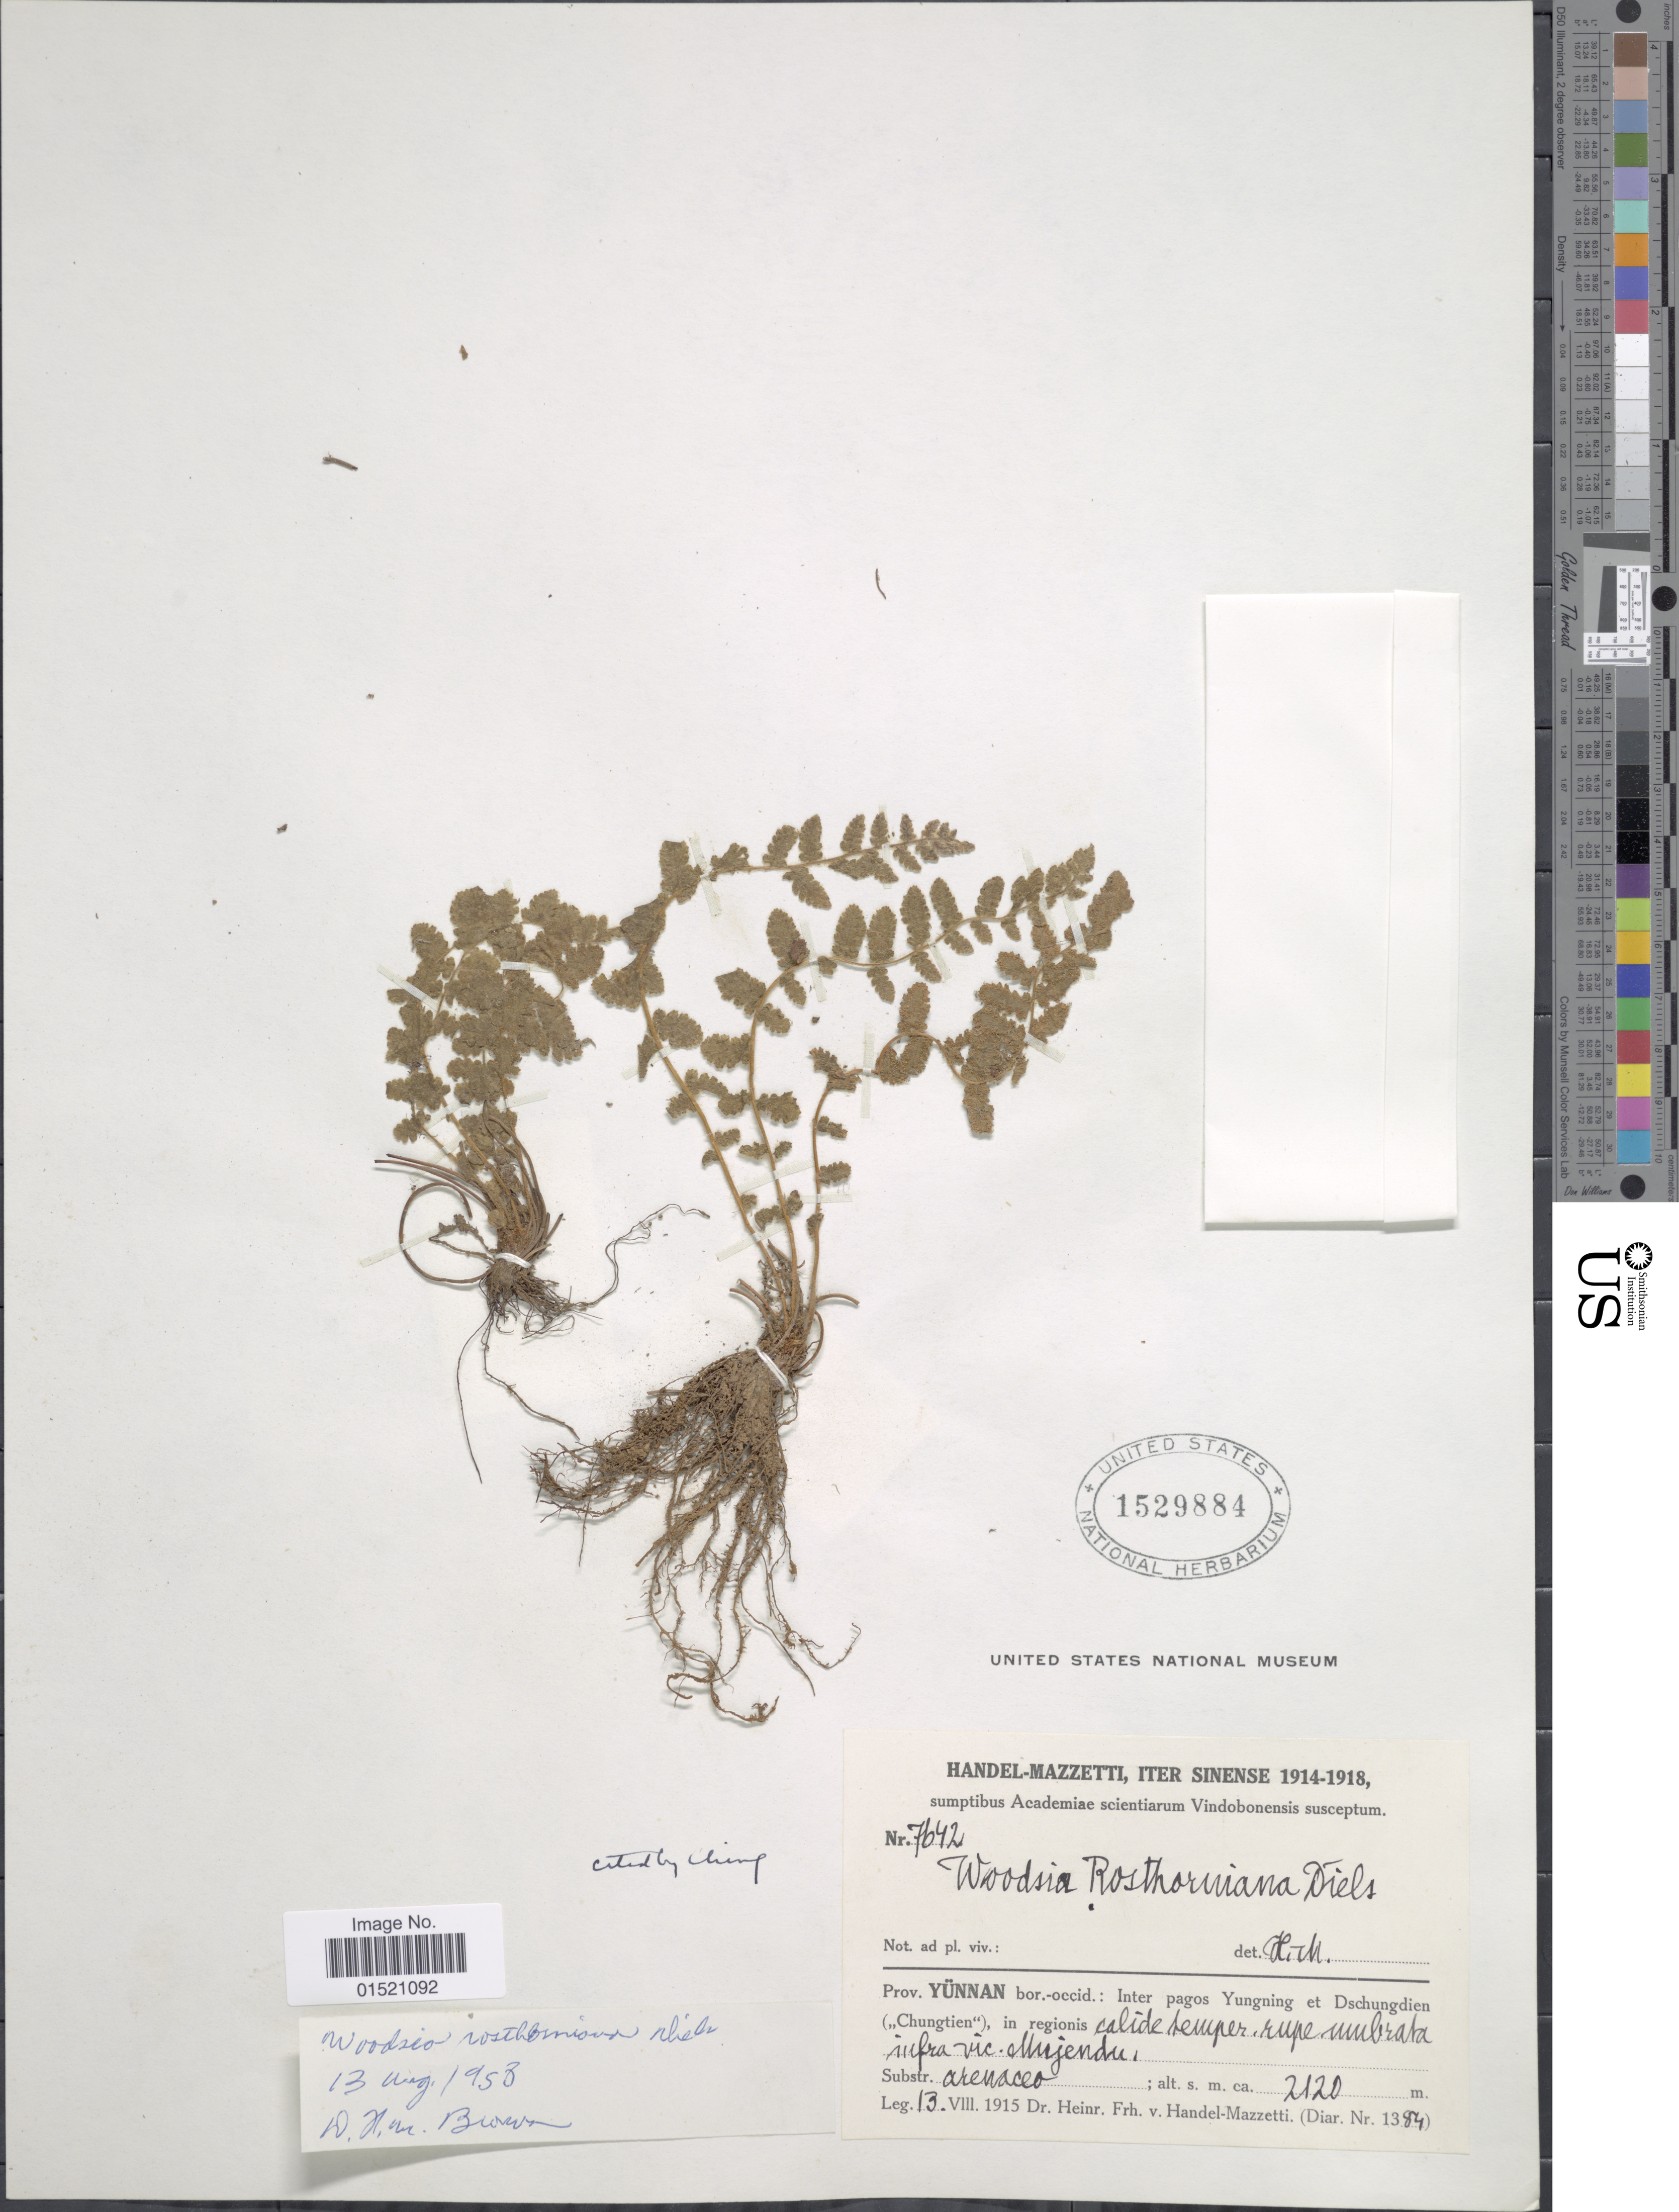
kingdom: Plantae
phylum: Tracheophyta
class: Polypodiopsida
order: Polypodiales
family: Woodsiaceae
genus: Woodsia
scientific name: Woodsia rosthorniana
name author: Diels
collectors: H. Handel-Mazzetti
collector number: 7642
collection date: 1915-08-13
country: China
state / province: Yunnan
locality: Prov. Yünnan bor.-occid: Inter pagos Yungning et Dscgungdien (,,Chungtien'), in regionis calide semper, rupe umbrada infra vic. Mujendu, Substr arenaceo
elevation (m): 2120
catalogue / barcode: US 1529884